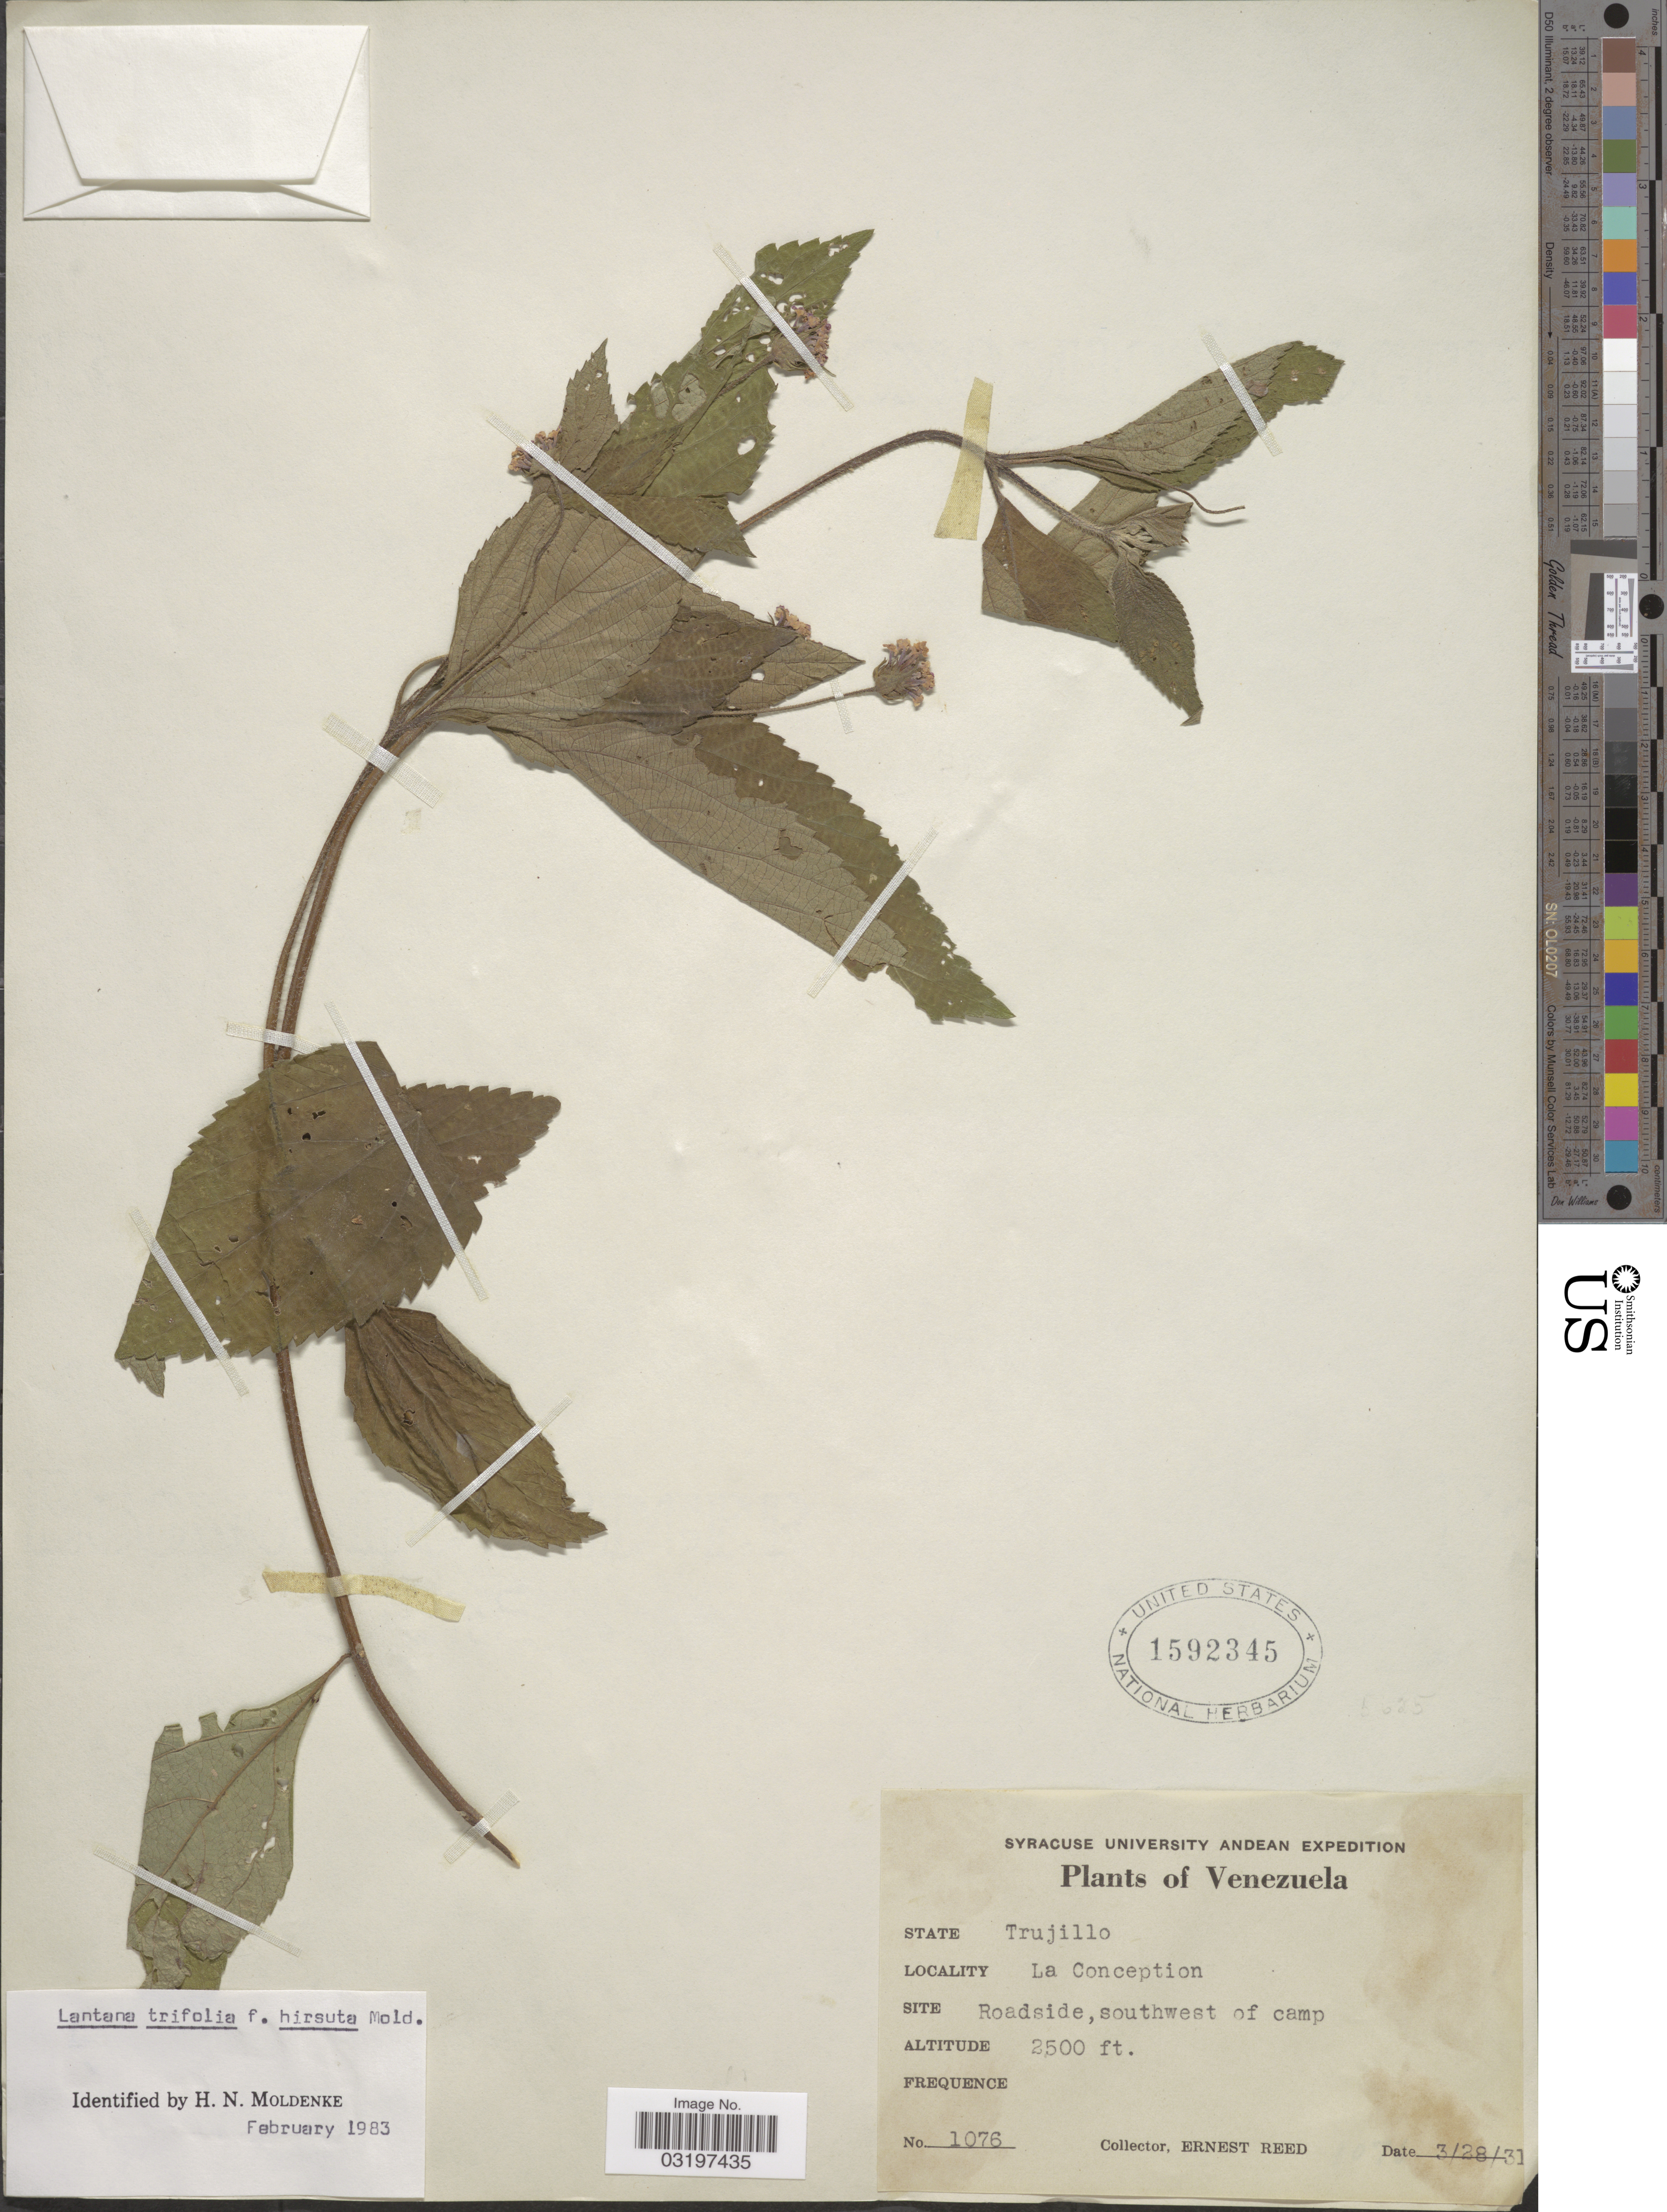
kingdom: Plantae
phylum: Tracheophyta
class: Magnoliopsida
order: Lamiales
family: Verbenaceae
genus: Lantana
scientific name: Lantana trifolia f. hirsuta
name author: Moldenke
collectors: E. Reed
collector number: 1076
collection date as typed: Transcribed d/m/y: 28/3/31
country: Venezuela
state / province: Trujillo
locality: La Conception. Roadside, southwest of camp.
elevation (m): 762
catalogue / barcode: US 1592345